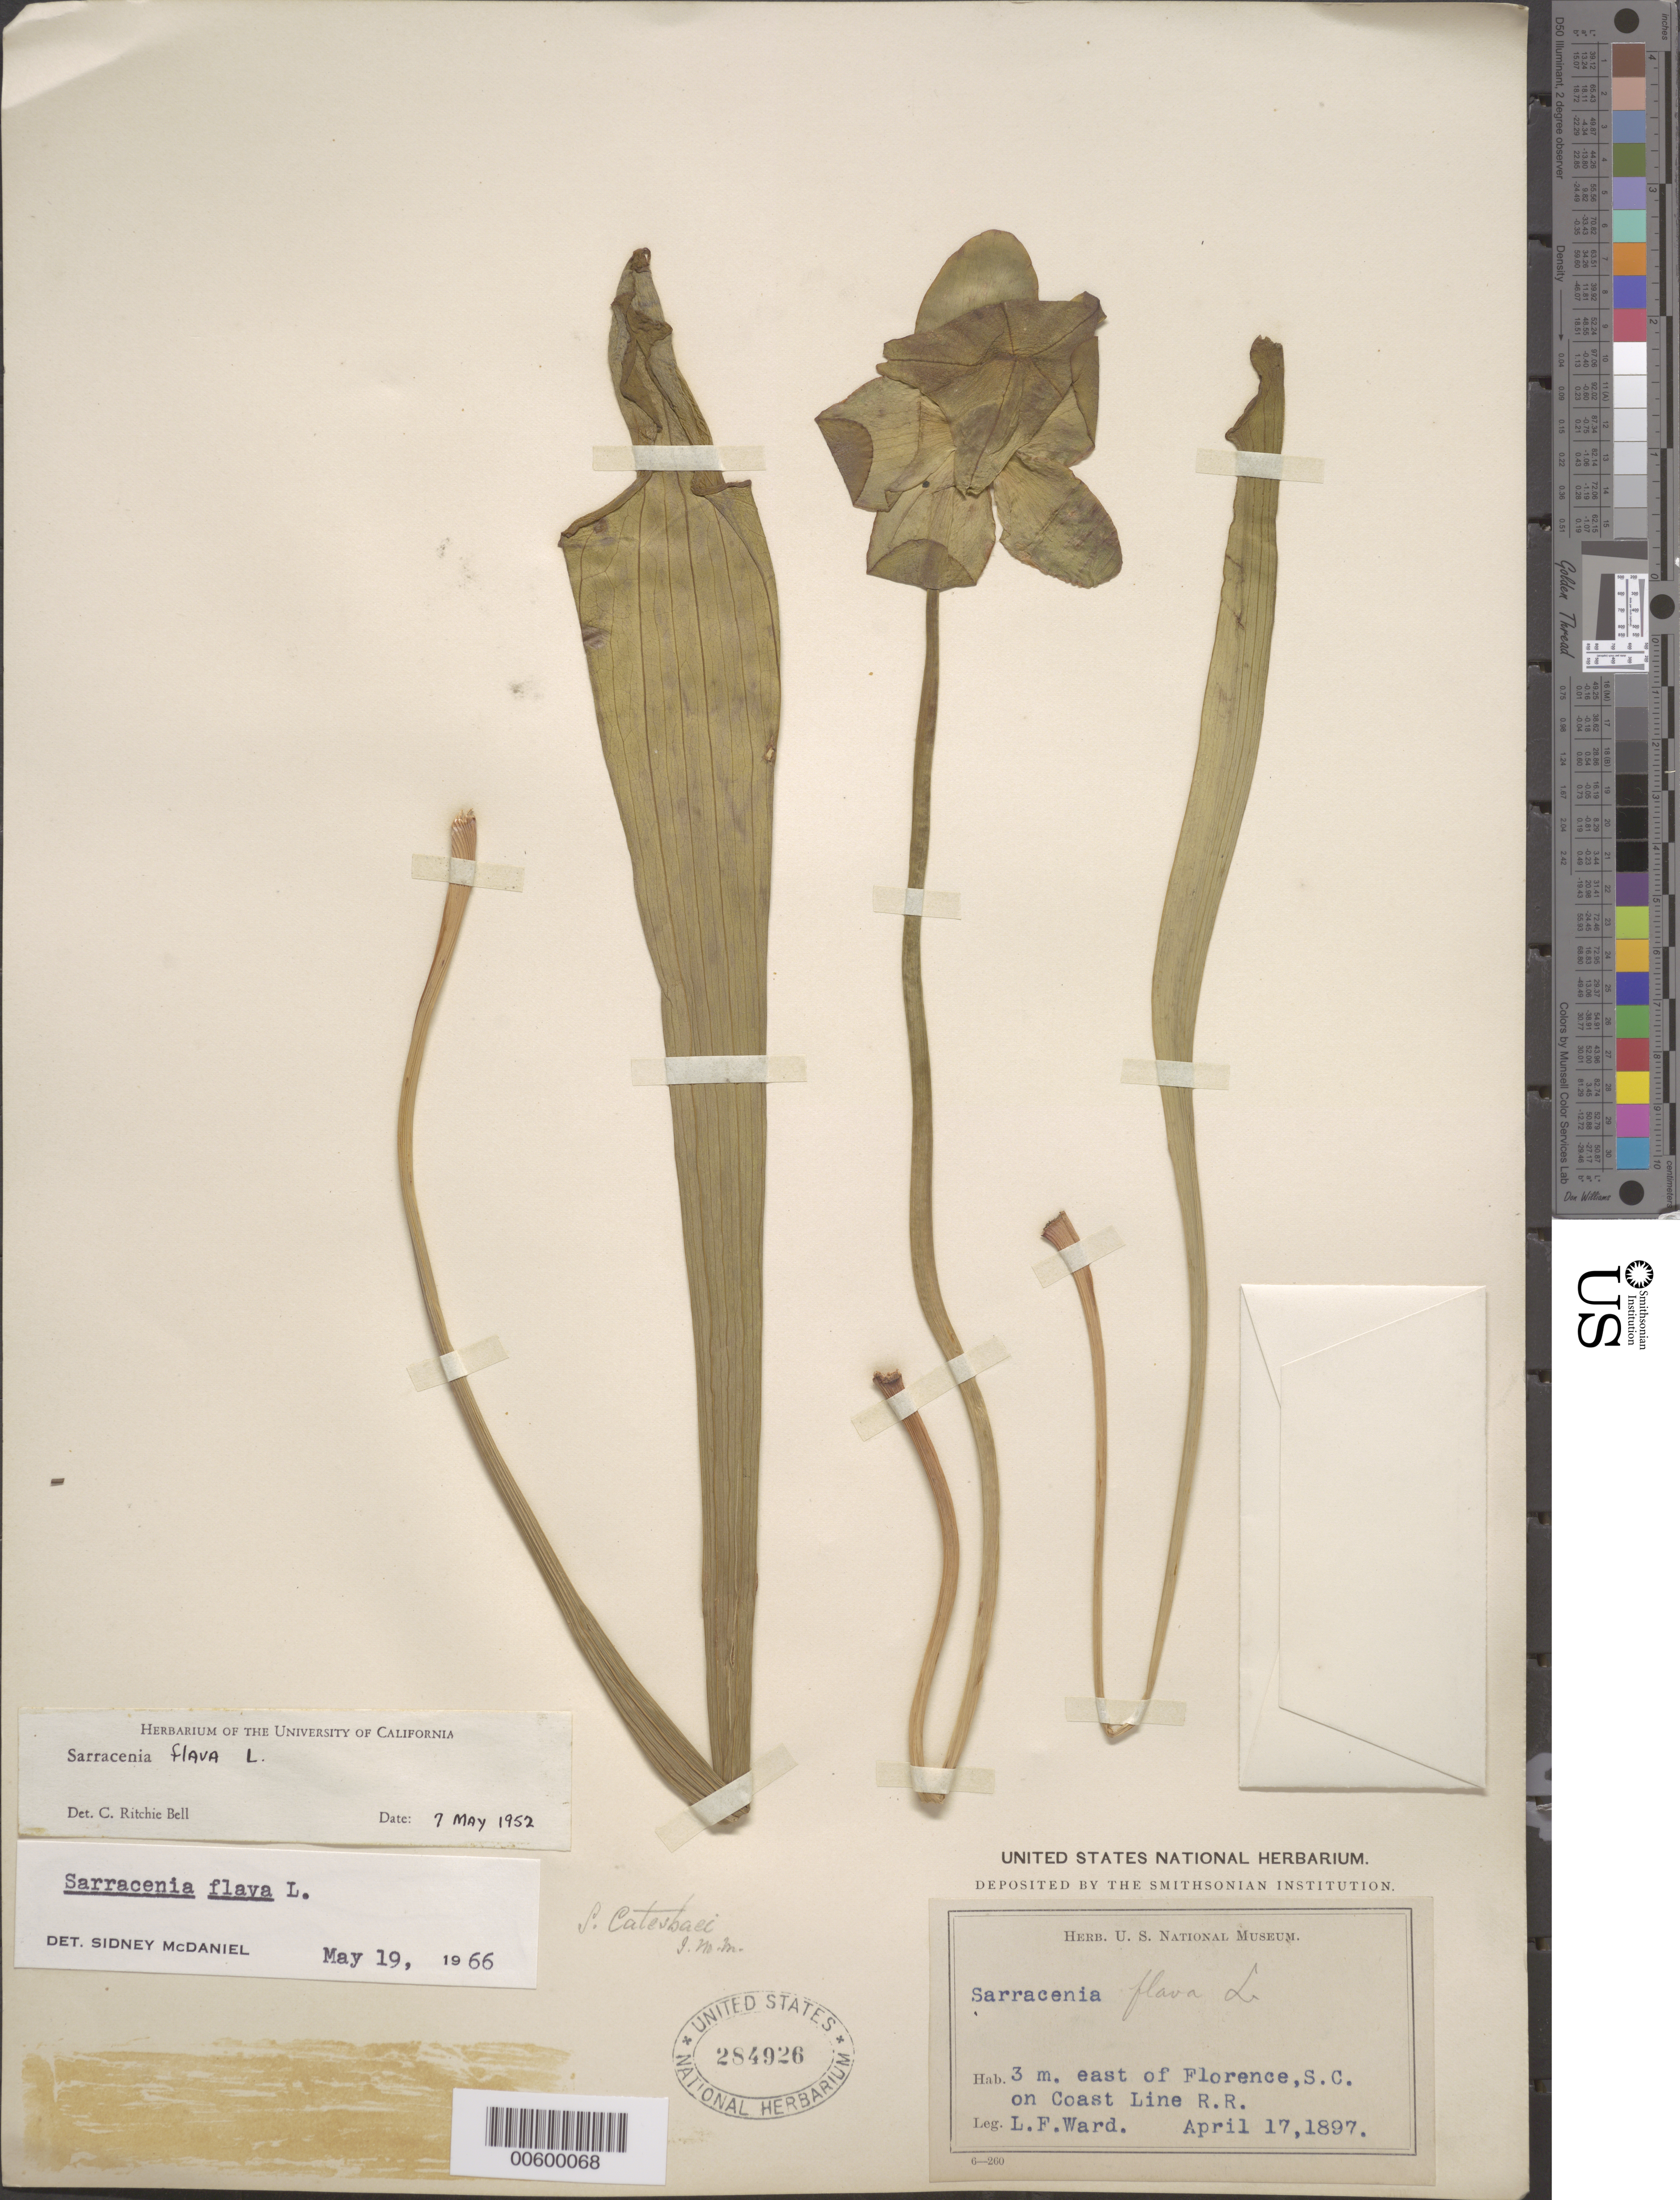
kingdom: Plantae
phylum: Tracheophyta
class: Magnoliopsida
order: Ericales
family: Sarraceniaceae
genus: Sarracenia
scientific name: Sarracenia flava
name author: L.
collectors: L. F. Ward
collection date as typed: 17 Apr 1897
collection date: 1897-04-17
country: United States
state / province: South Carolina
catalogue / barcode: US 284926